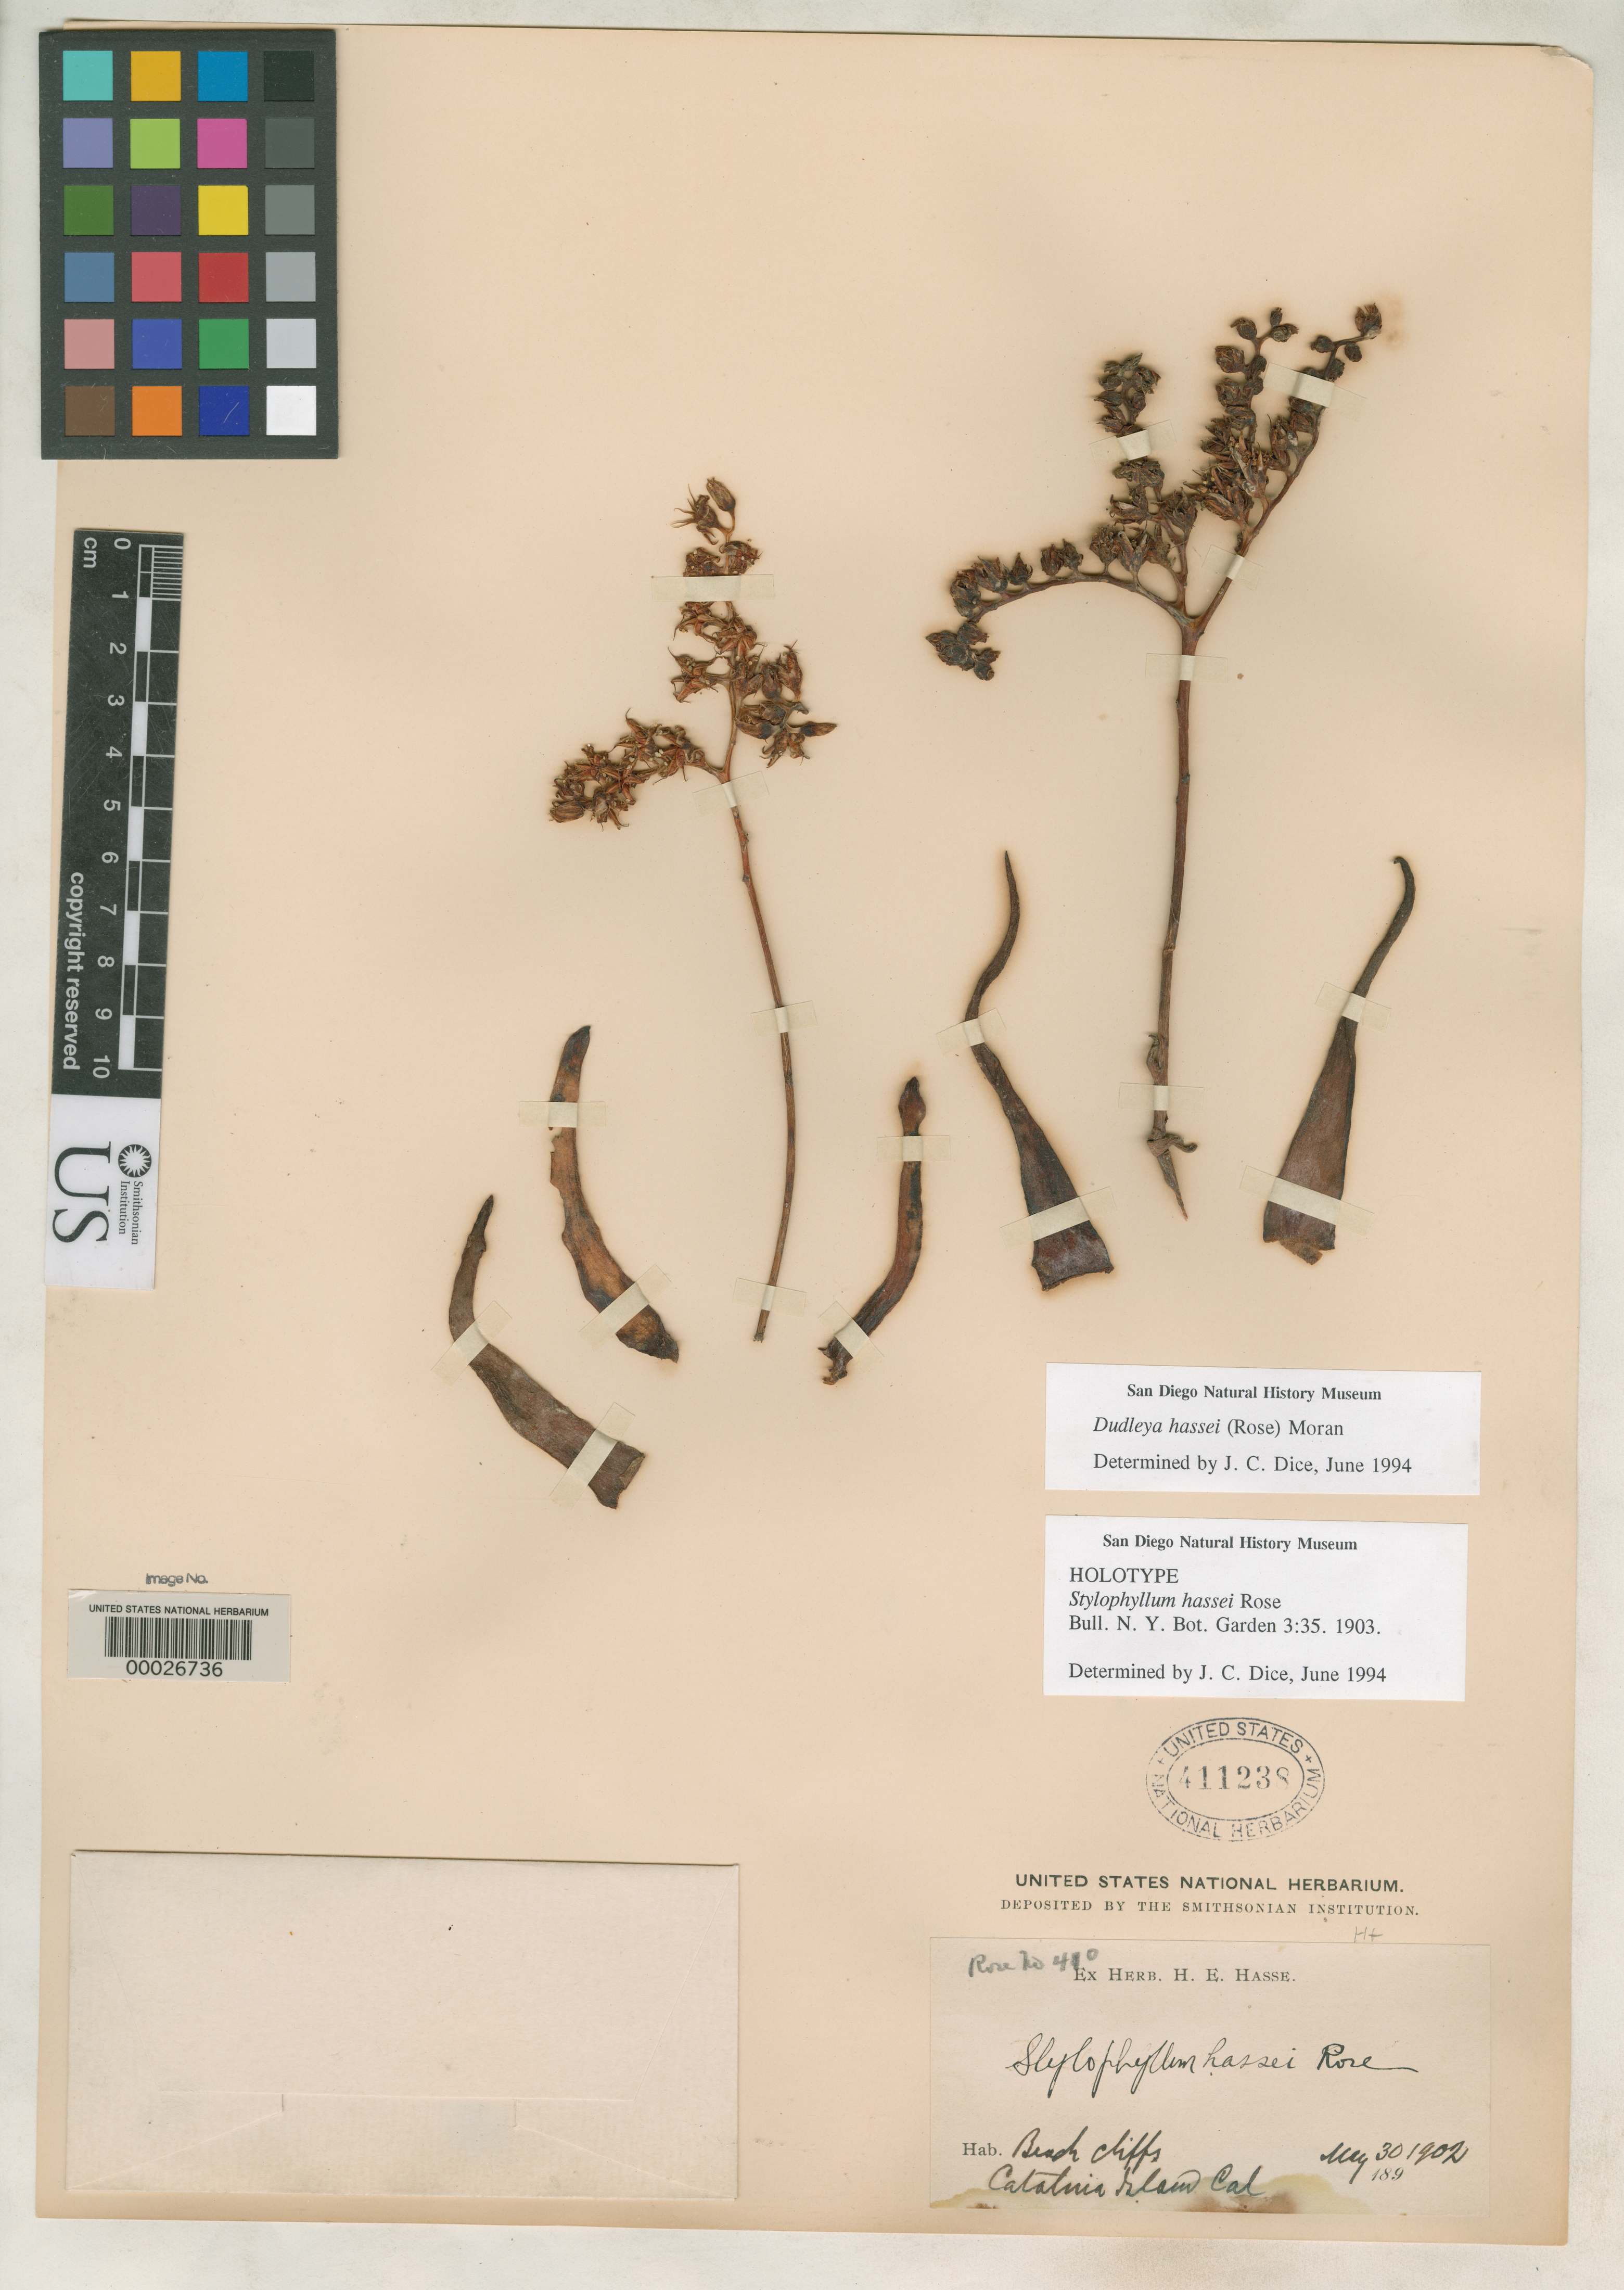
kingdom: Plantae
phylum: Tracheophyta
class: Magnoliopsida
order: Saxifragales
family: Crassulaceae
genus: Stylophyllum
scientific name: Stylophyllum hassei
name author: Rose in Britton & Rose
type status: Type Collection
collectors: H. E. Hasse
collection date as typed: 30 May 1902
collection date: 1902-05-30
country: United States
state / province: California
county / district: Los Angeles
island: Santa Catalina Island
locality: Beach cliffs, Catalina Island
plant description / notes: Annotated by J.C. Dice (1994) as "holotype". Publication states that types of Rose's names are deposited at US. This sheet is one of two original duplicates at US (USNH 399861, 411238), neither annotated or otherwise indicated as "type" by Rose and neither definitely identifiable as the holotype.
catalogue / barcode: US 411238